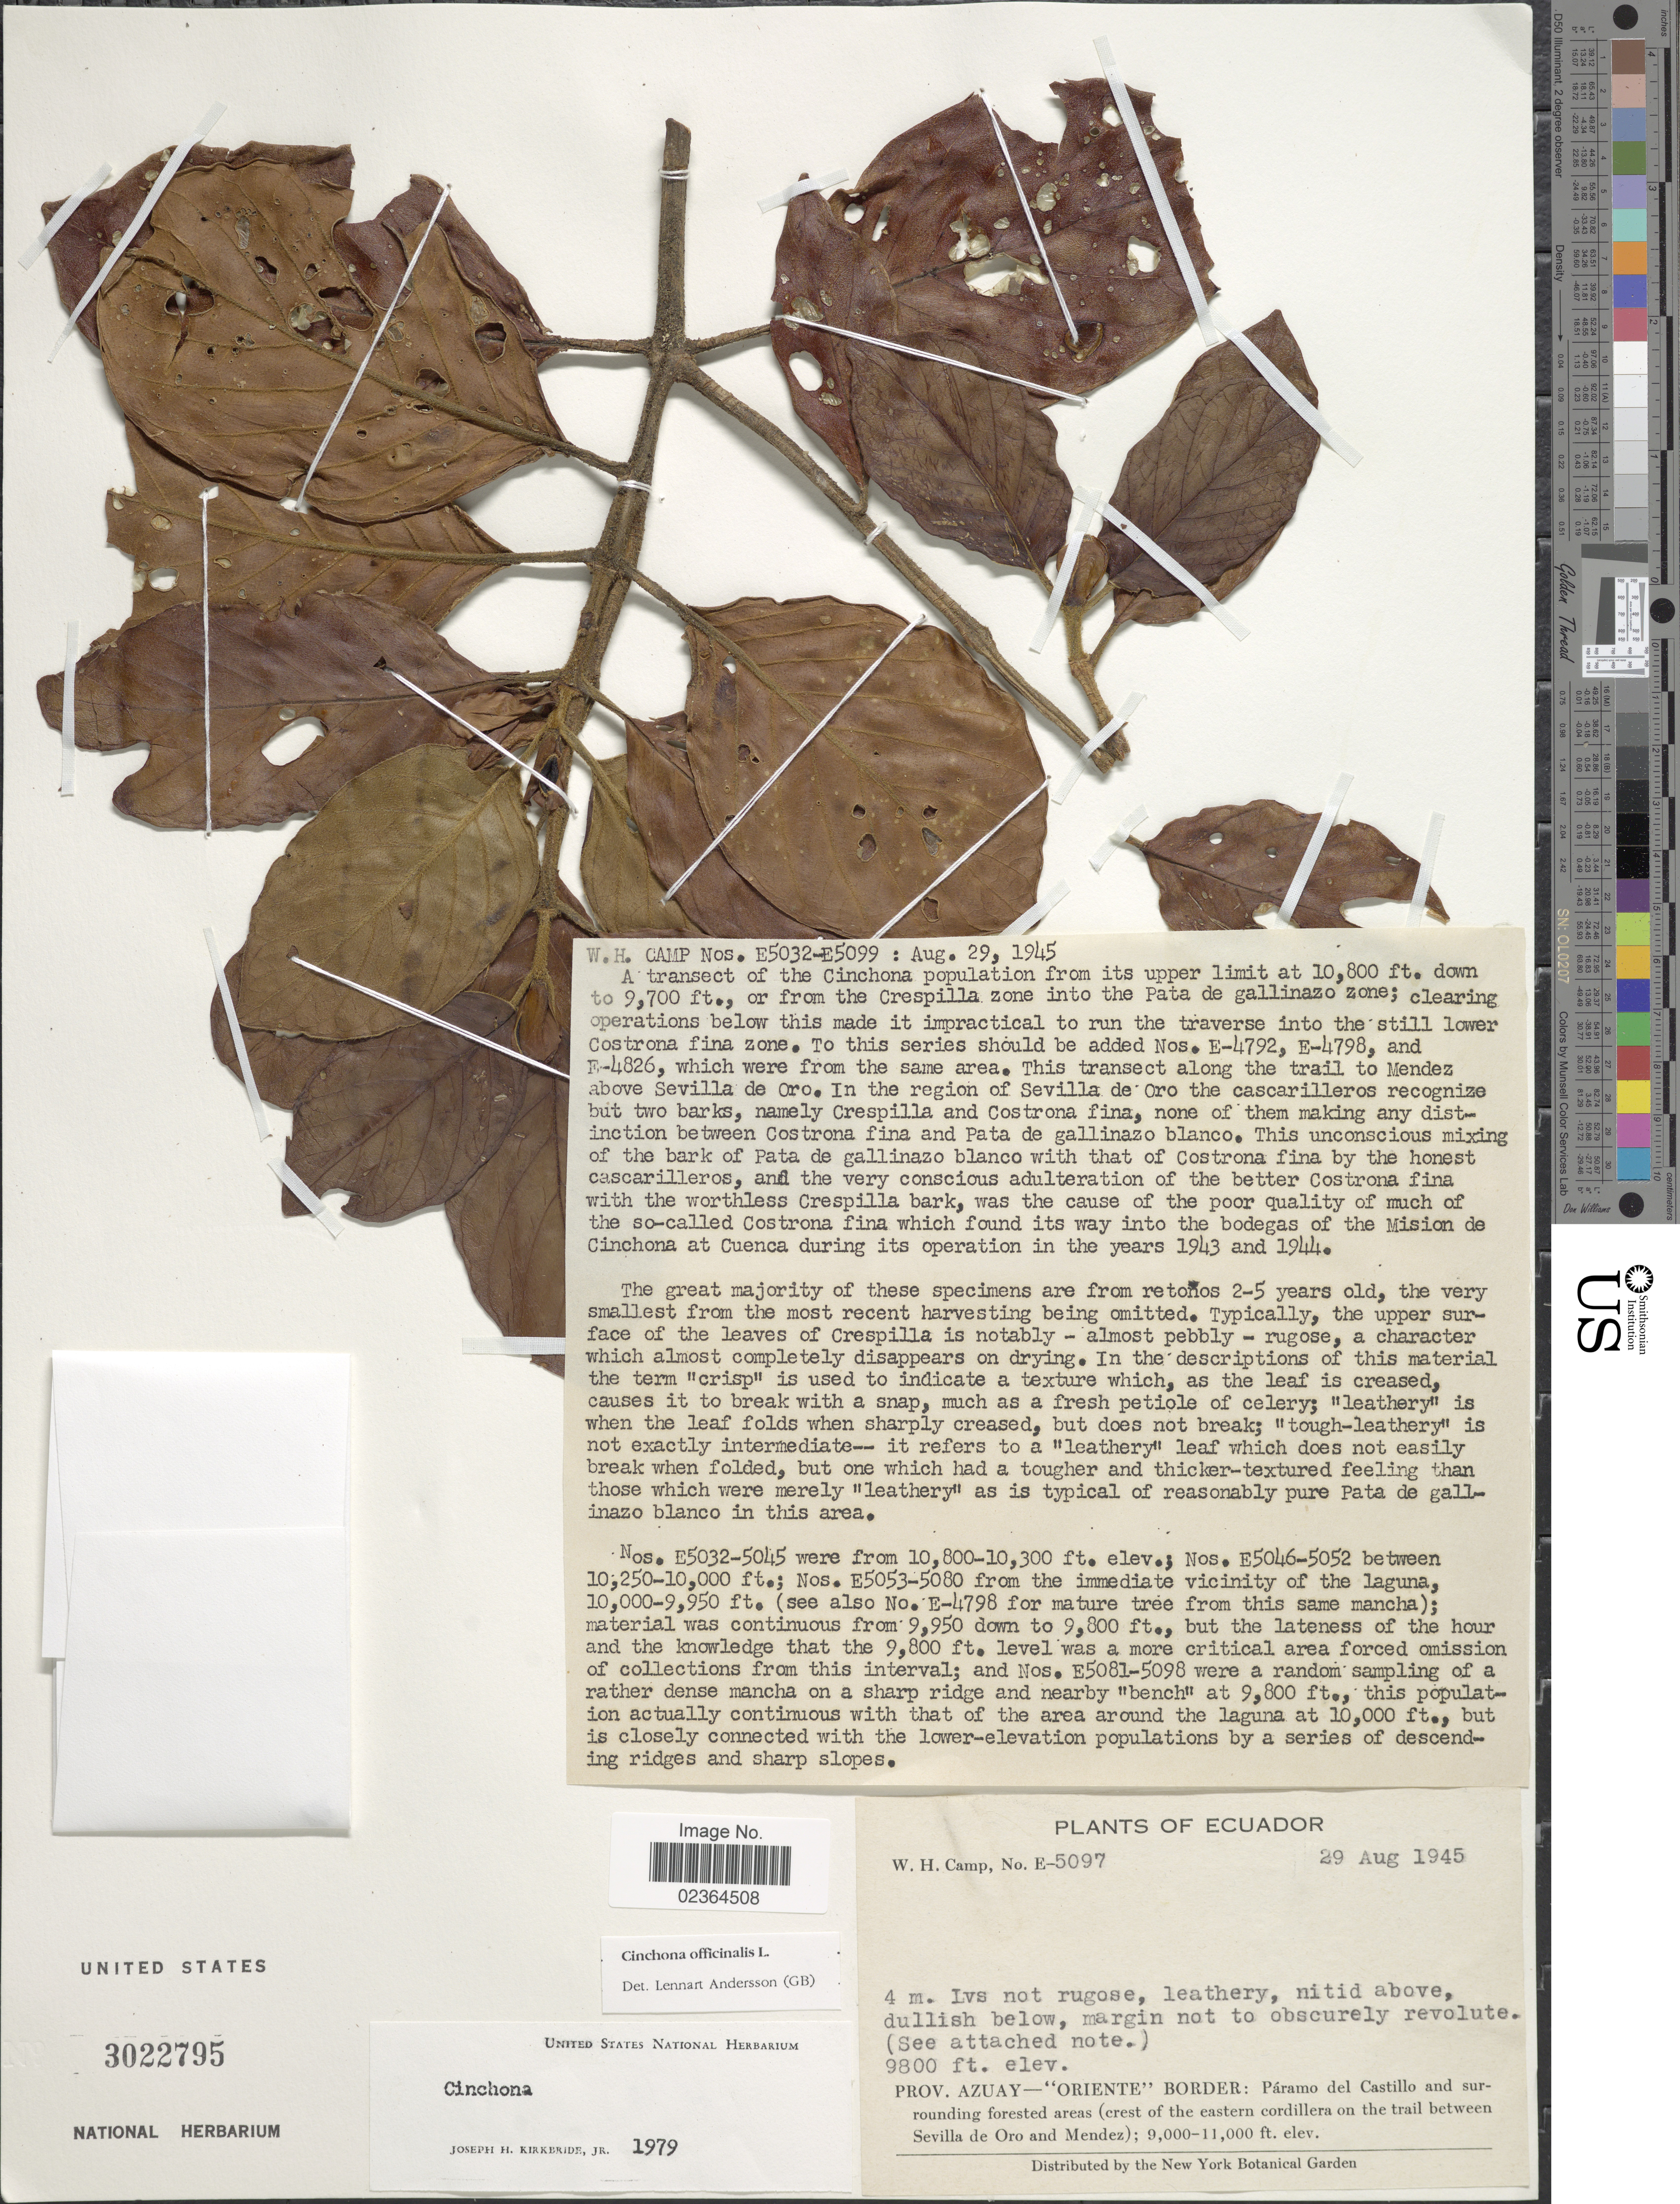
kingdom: Plantae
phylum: Tracheophyta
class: Magnoliopsida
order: Gentianales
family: Rubiaceae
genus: Cinchona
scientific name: Cinchona officinalis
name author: L.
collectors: W. H. Camp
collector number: E-5097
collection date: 1945-08-29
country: Ecuador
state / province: Azuay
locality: Prov. Azuay Oriente Border: Paramo del Castillo and surrounding forested areas (crest of the eastern cordillera on the trail between Sevilla de Oro and Mendez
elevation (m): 2987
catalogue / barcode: US 3022795